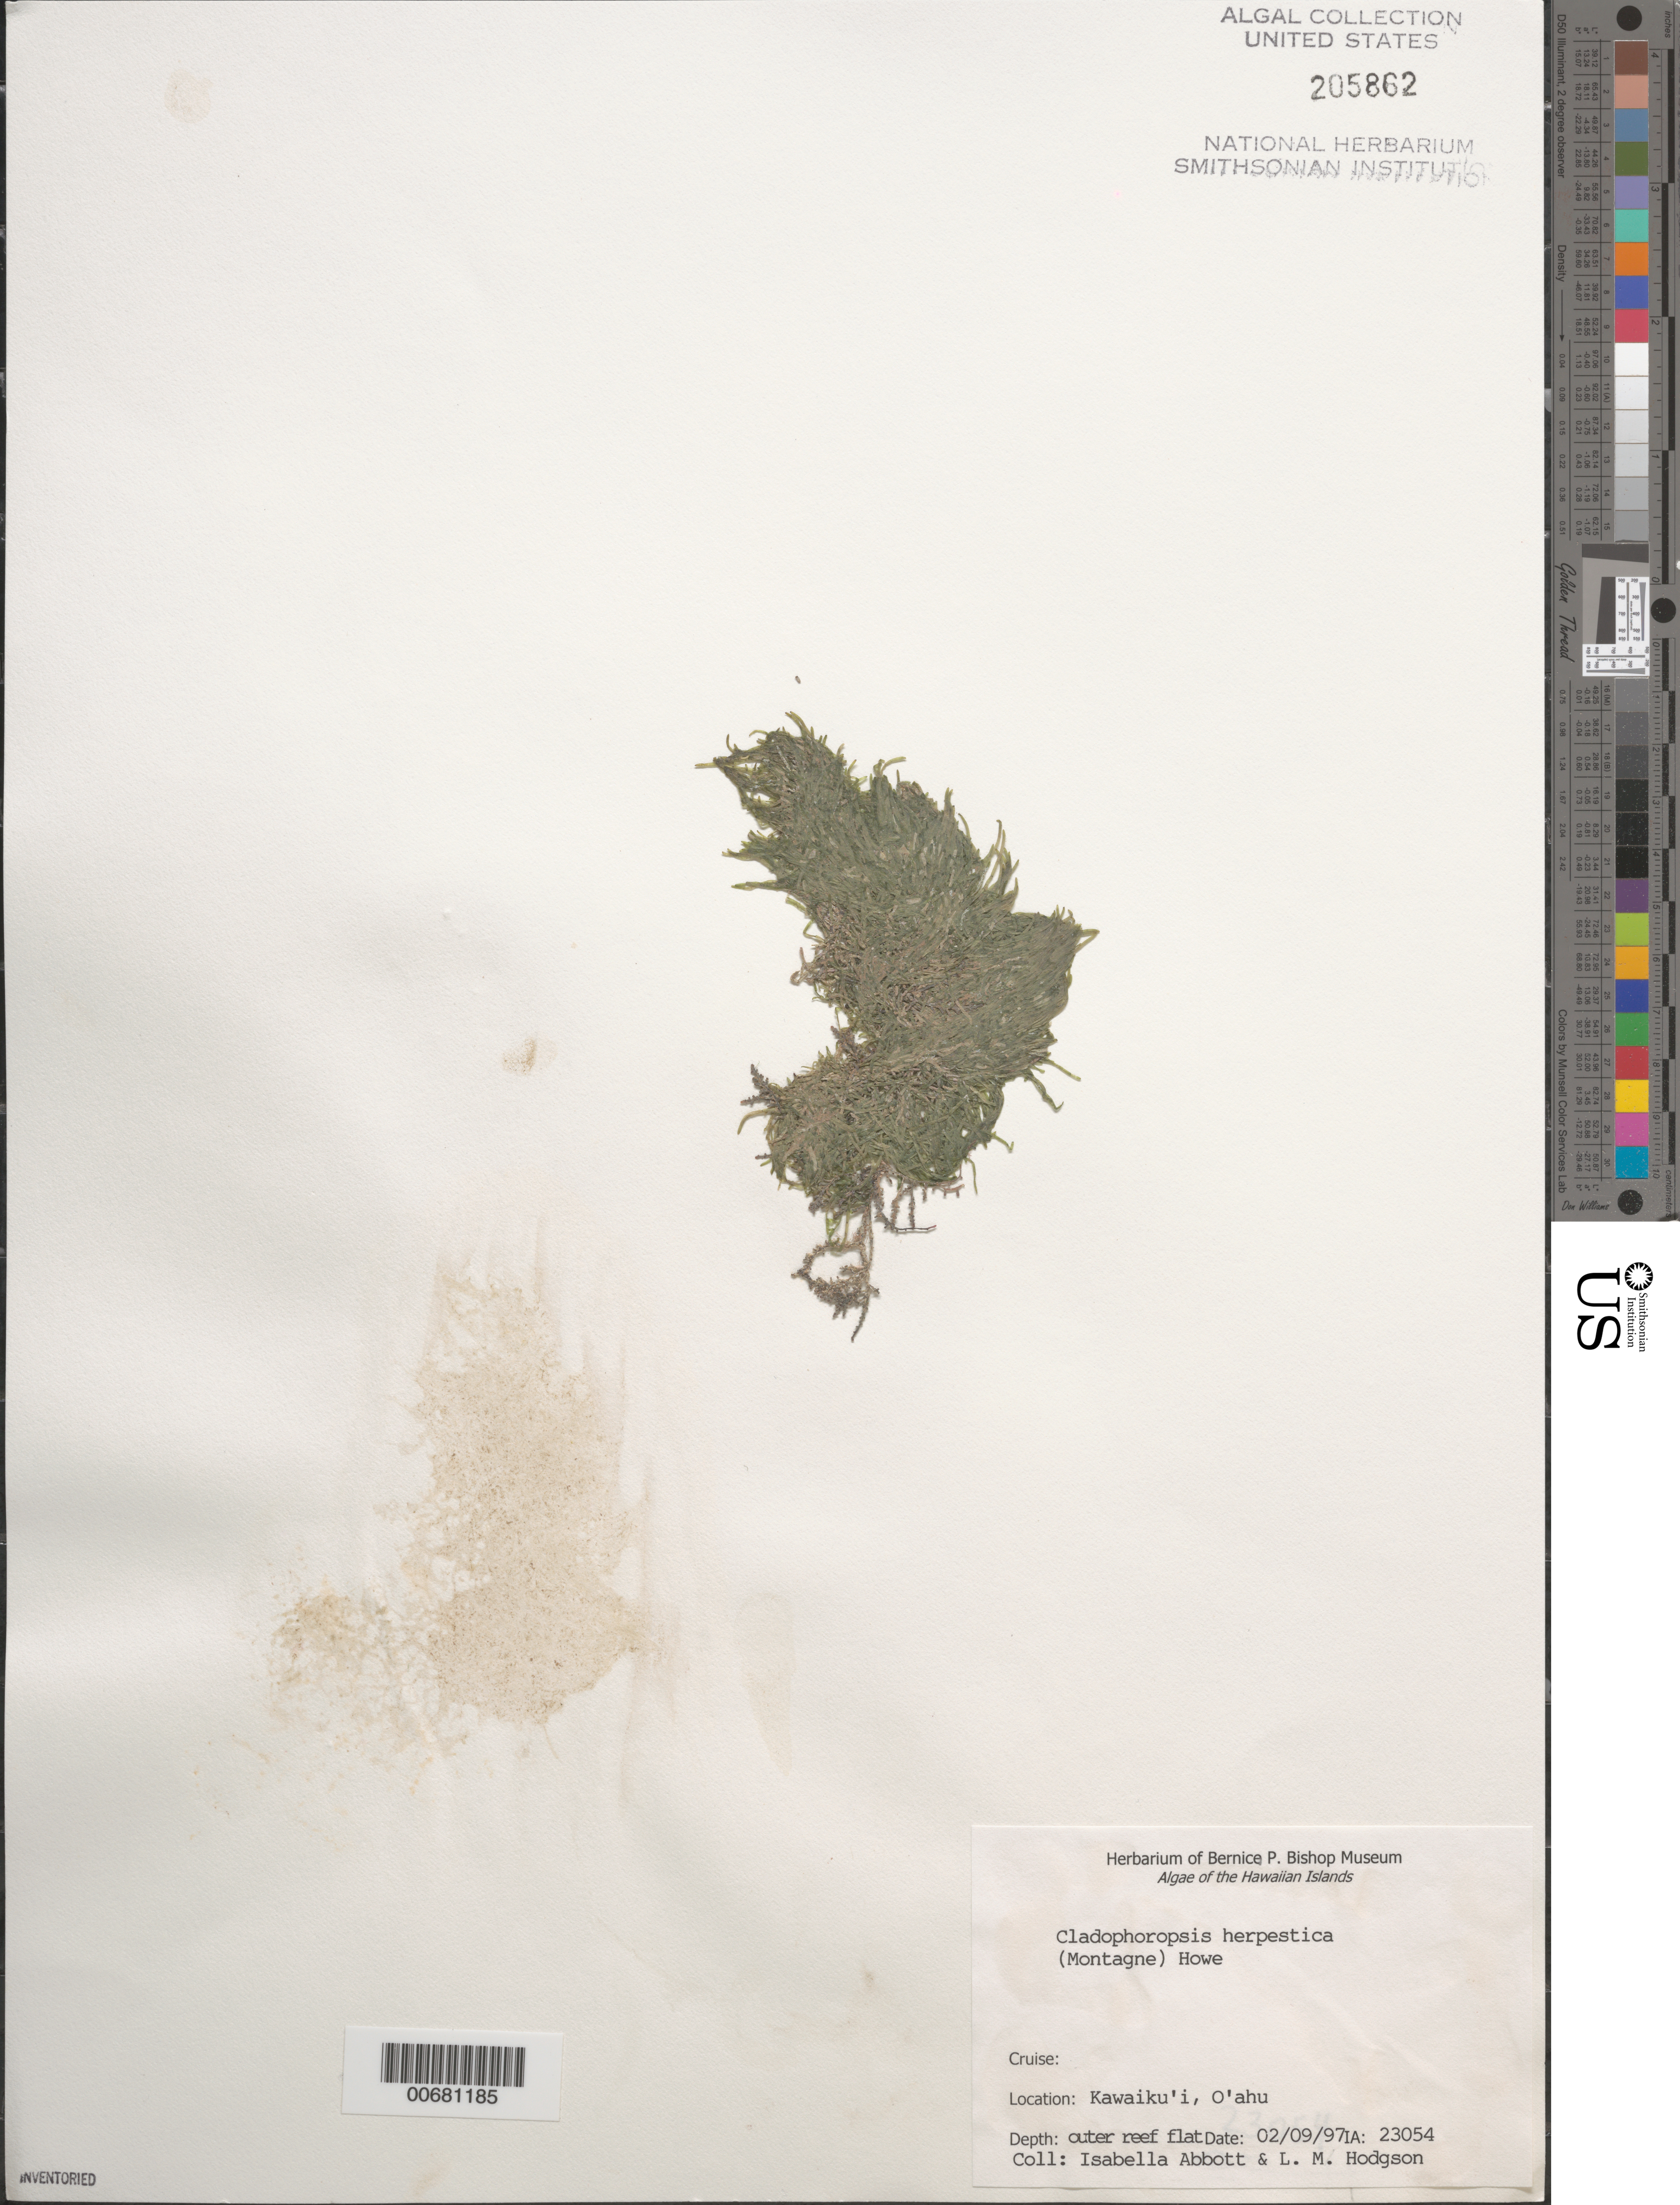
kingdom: Plantae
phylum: Chlorophyta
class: Ulvophyceae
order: Cladophorales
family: Cladophoraceae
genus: Lychaete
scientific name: Lychaete herpestica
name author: (Montagne) M.J. Wynne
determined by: Algae name updating Project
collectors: I. A. Abbott & L. M. Hodgson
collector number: IAA 23054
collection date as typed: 09 Feb 1997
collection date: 1997-02-09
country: United States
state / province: Hawaii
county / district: Honolulu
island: Oahu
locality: Kawaiku'i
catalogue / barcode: US 205862